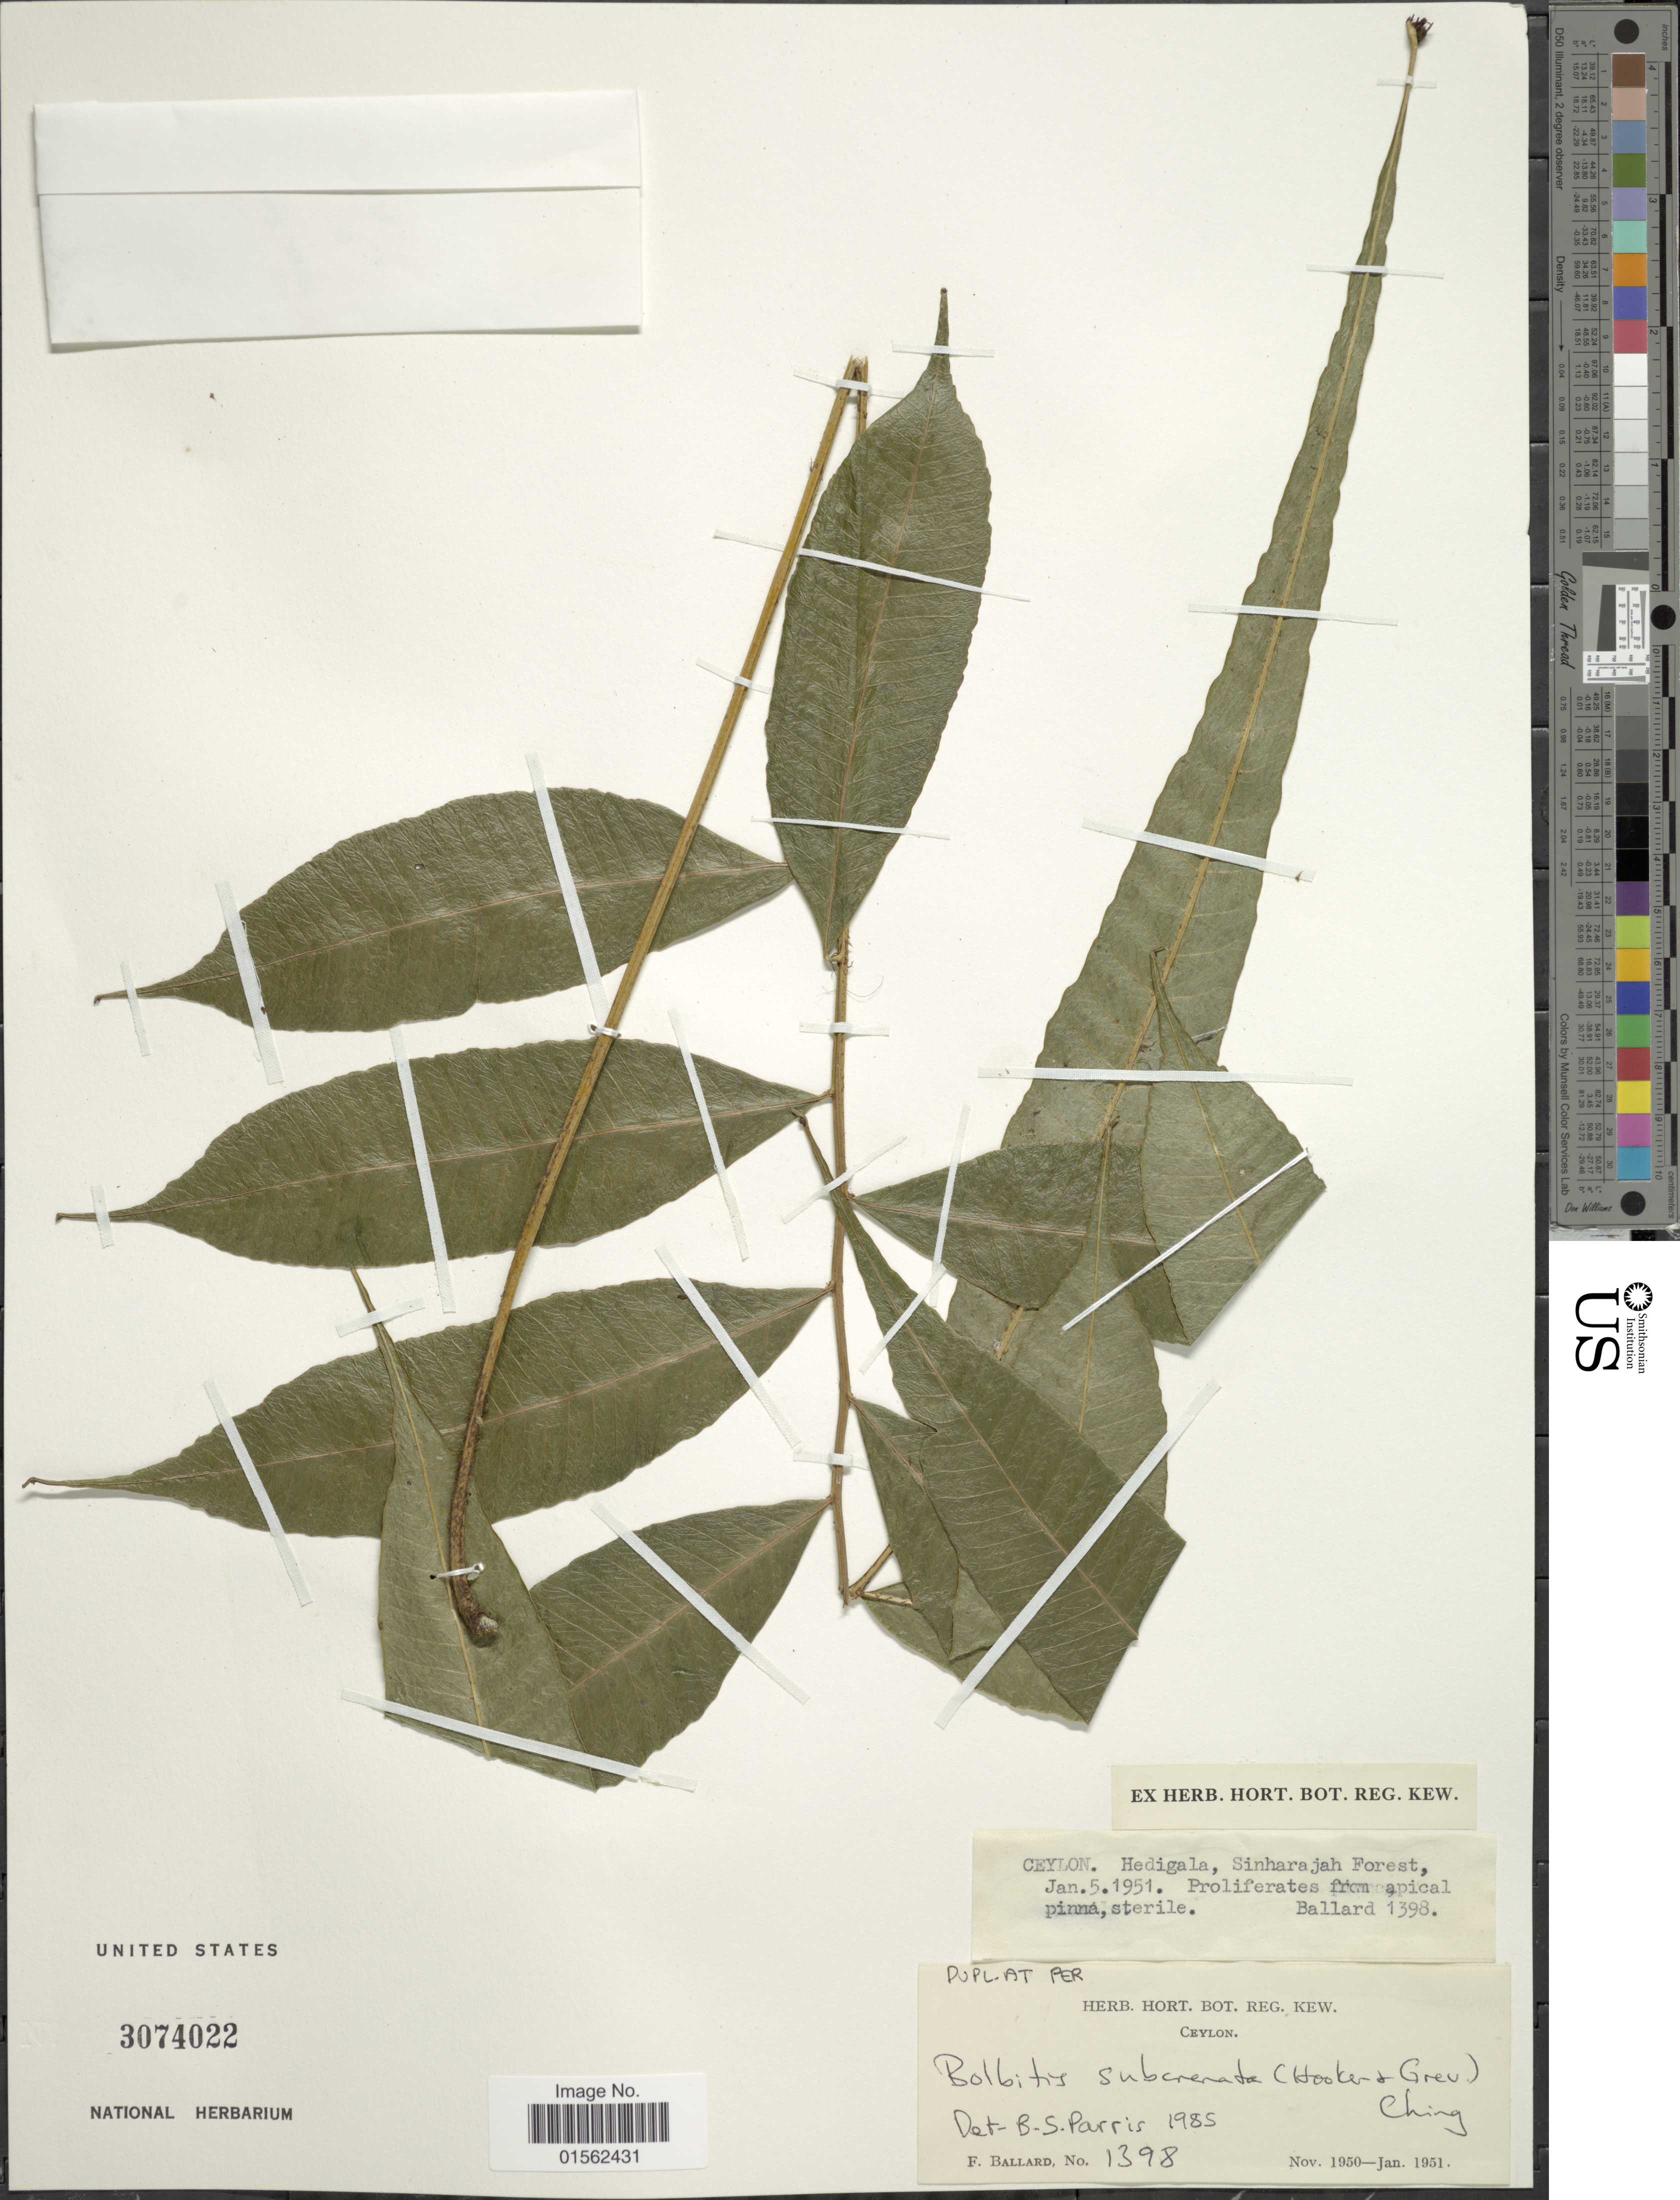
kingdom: Plantae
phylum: Tracheophyta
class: Polypodiopsida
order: Polypodiales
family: Dryopteridaceae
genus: Bolbitis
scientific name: Bolbitis subcrenata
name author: (Hook. & Grev.) Ching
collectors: F. Ballard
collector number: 1398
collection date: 1950-11/1951-01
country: Sri Lanka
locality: Ceylon, Hedigala, Sinharajah Forest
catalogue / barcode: US 3074022